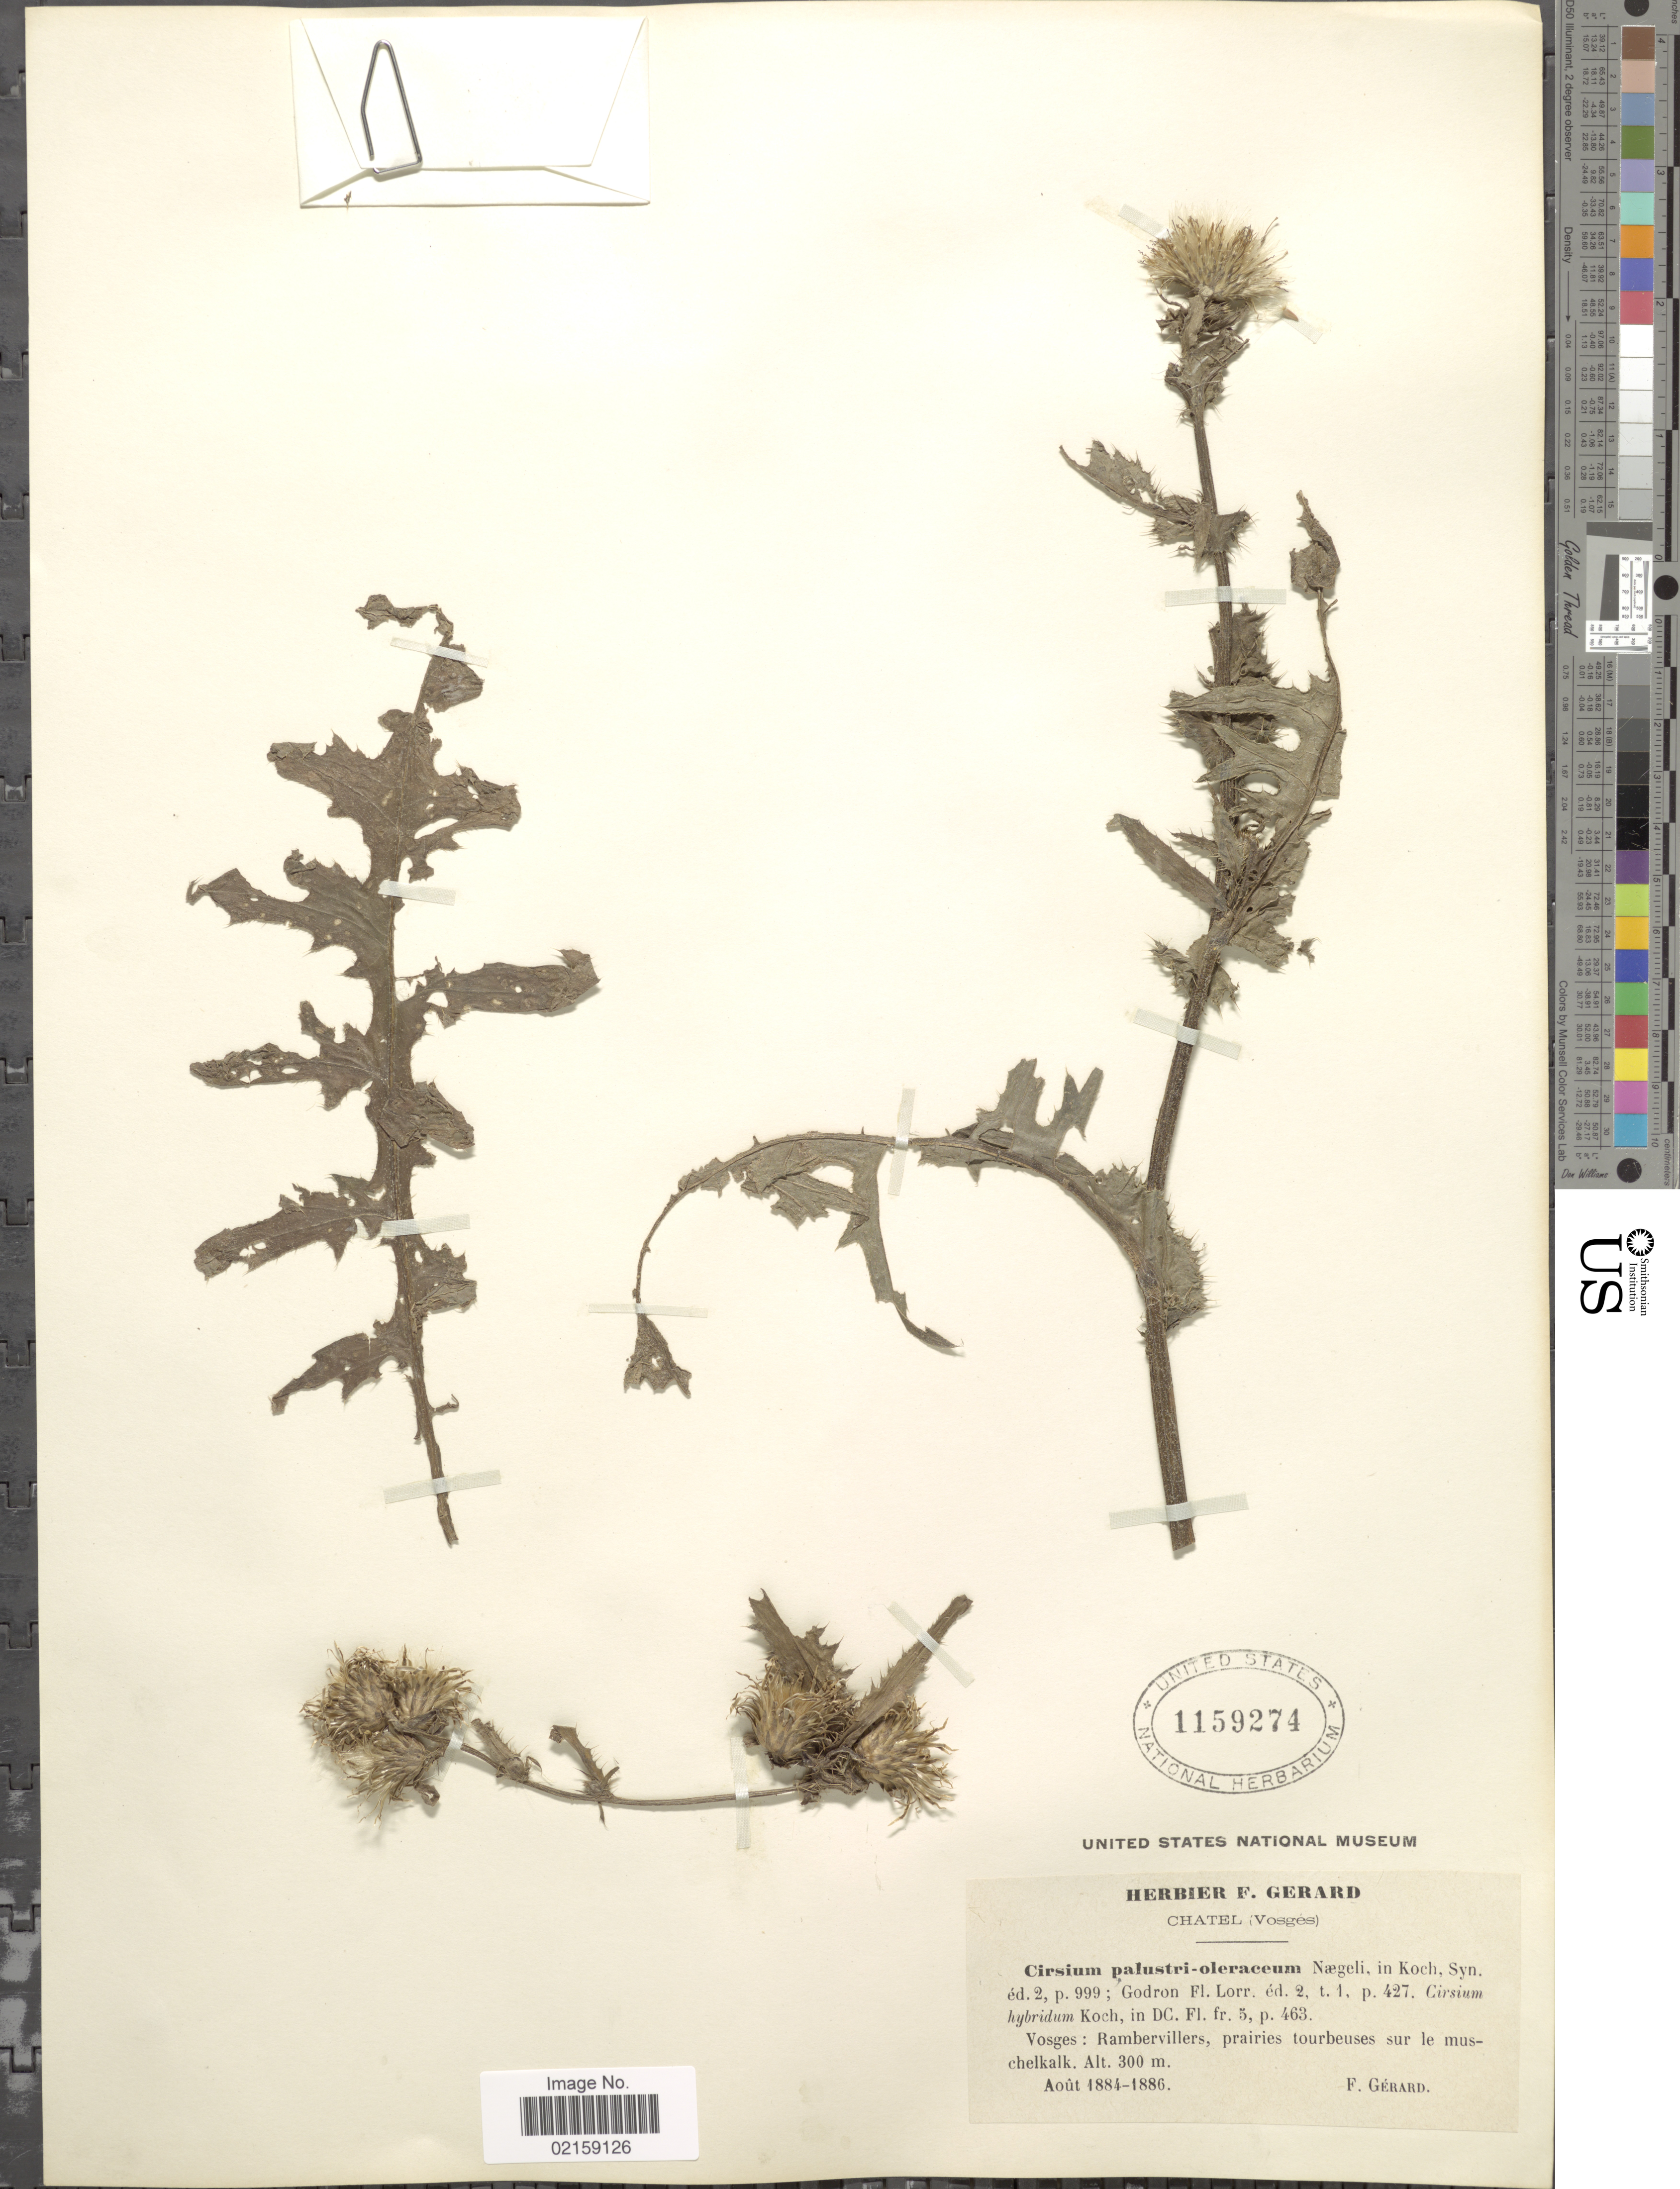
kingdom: Plantae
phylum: Tracheophyta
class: Magnoliopsida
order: Asterales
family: Asteraceae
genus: Cirsium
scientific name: Cirsium palustre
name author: (L.) Coss. ex Scop.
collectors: F. Gérard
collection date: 1884-08/1886-08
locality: Vosges: Rambervillers, prairies tourbeuses sur le muschelkalk.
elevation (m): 300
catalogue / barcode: US 1159274